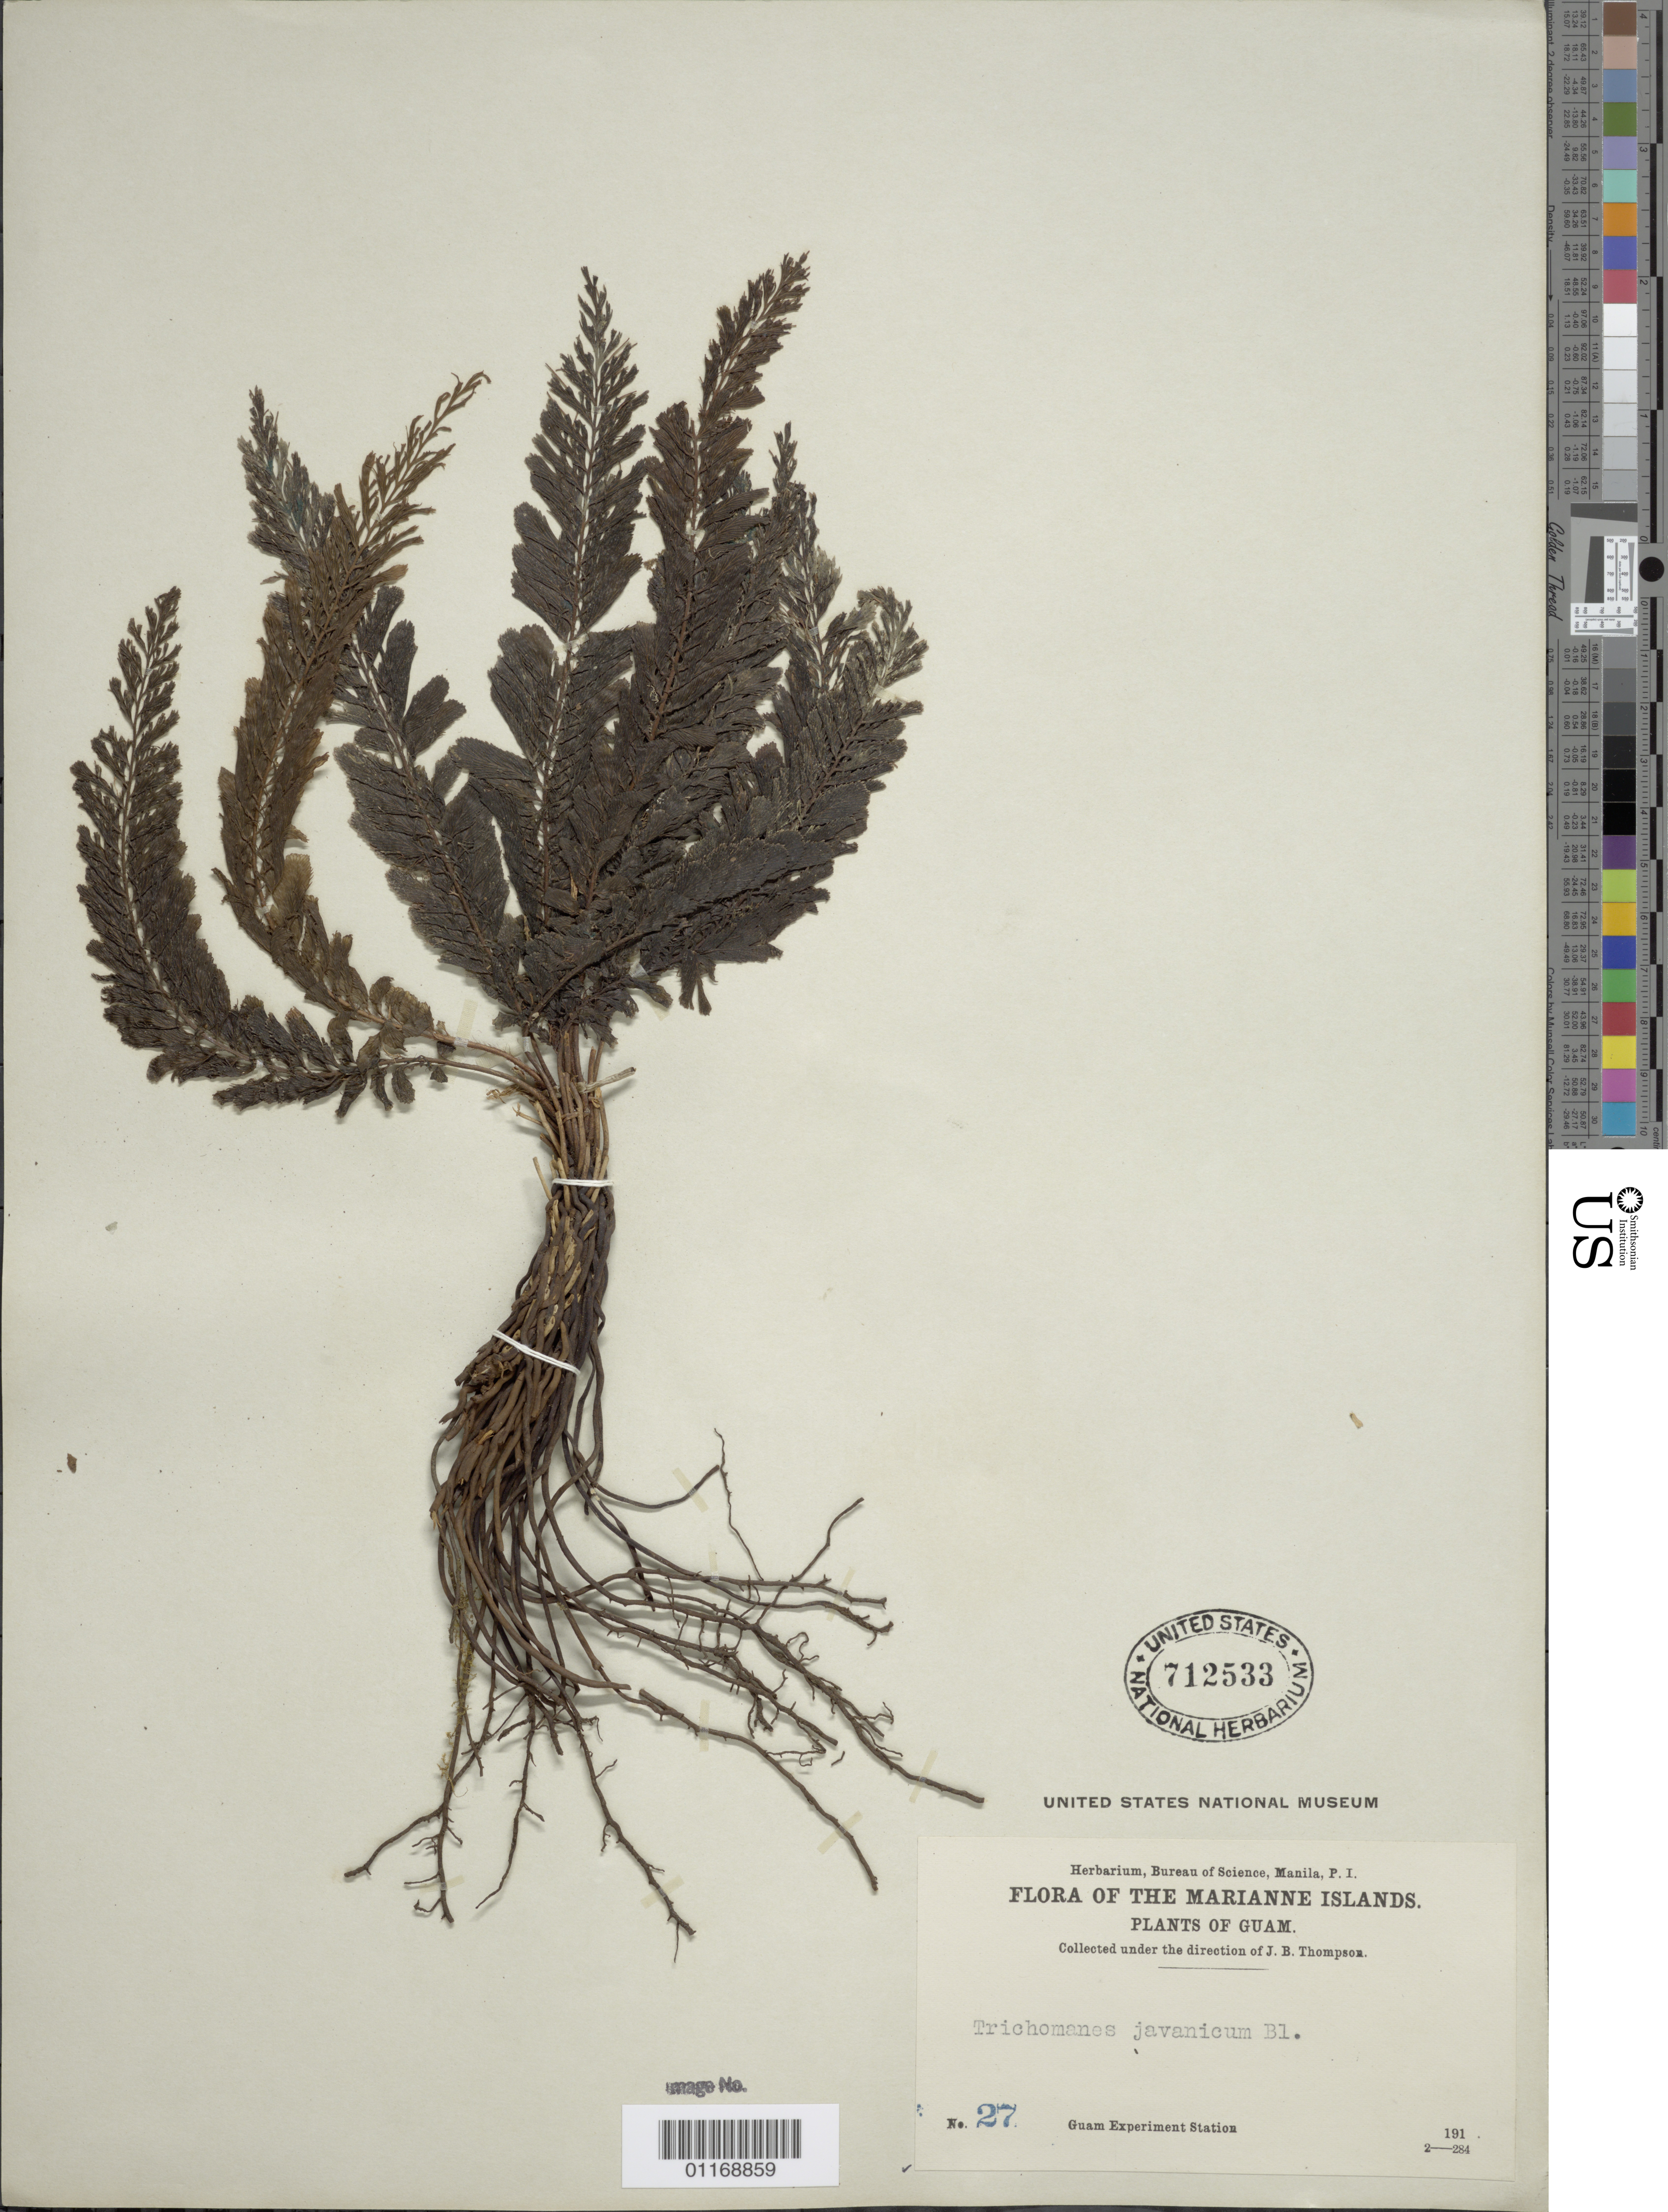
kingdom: Plantae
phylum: Tracheophyta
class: Polypodiopsida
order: Hymenophyllales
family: Hymenophyllaceae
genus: Cephalomanes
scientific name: Cephalomanes atrovirens subsp. boryanum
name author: (Kunze) K. Iwats.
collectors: J. B. Thompson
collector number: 27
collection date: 1910/1919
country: Guam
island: Guam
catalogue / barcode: US 712533